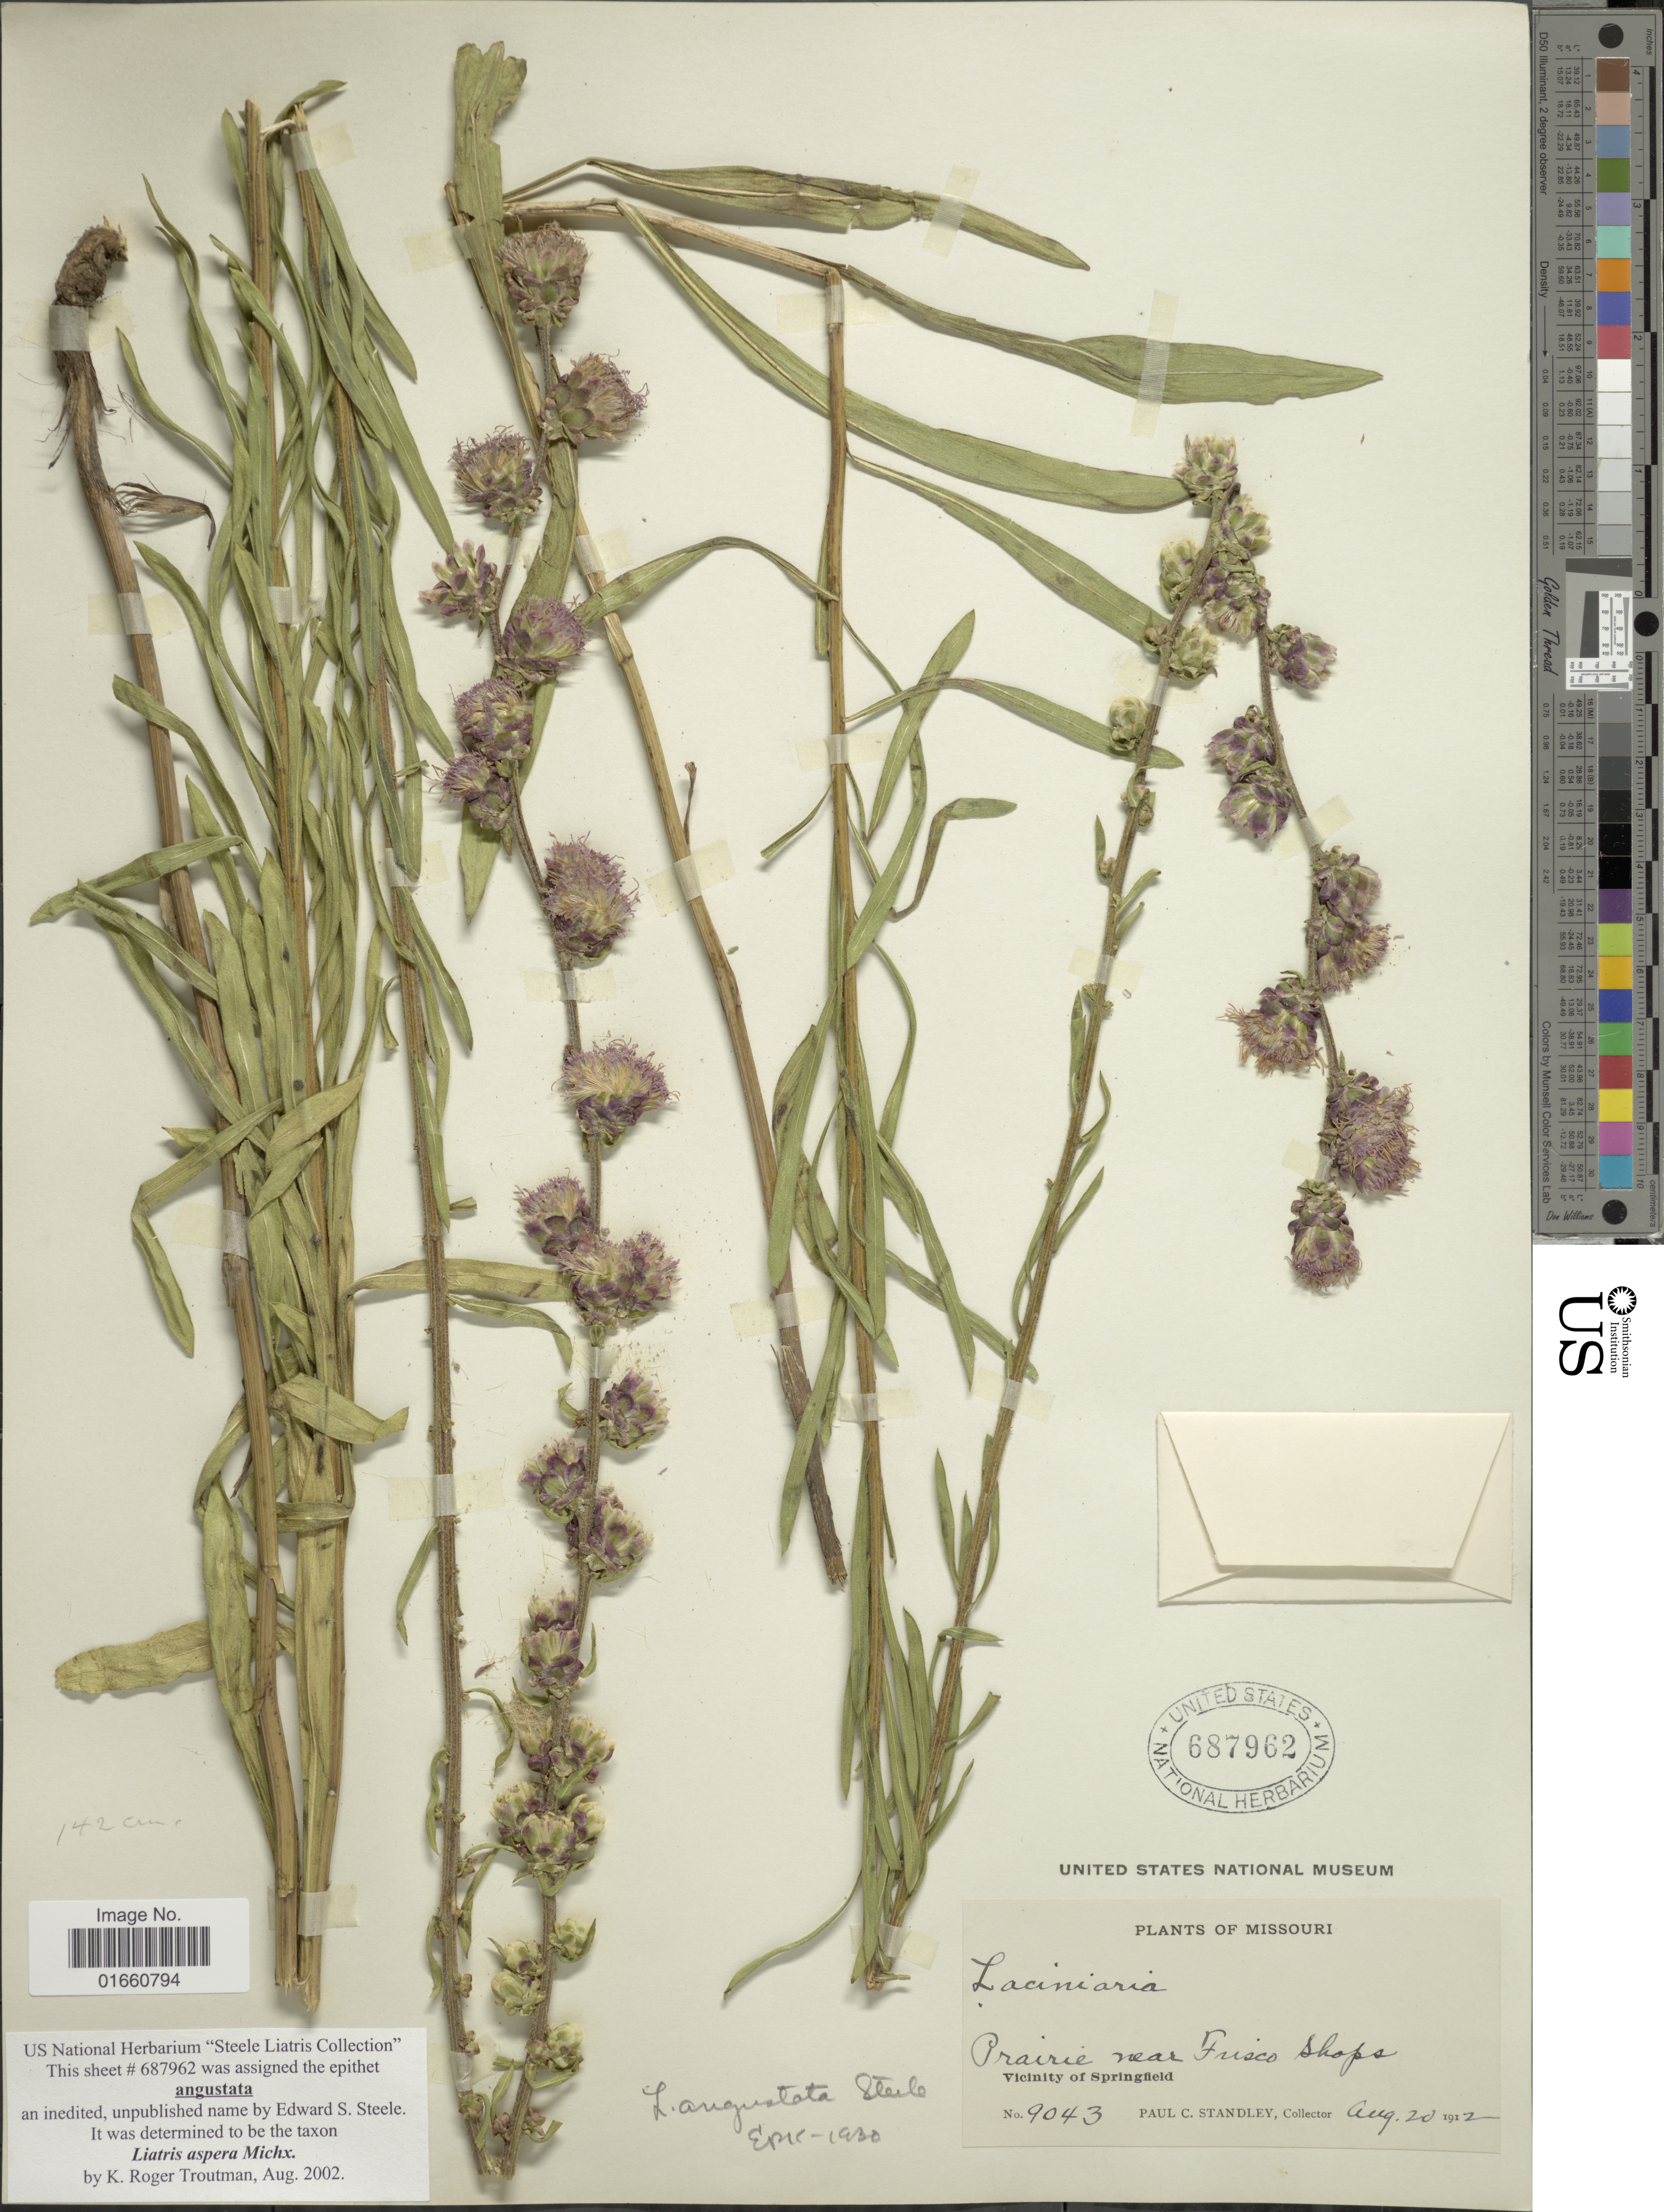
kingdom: Plantae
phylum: Tracheophyta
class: Magnoliopsida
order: Asterales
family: Asteraceae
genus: Liatris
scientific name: Liatris aspera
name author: Michx.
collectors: P. C. Standley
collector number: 9043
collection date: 1912-08-20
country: United States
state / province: Missouri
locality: Prairie near Fusco Shops, Vicinity of Springfield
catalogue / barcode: US 687962